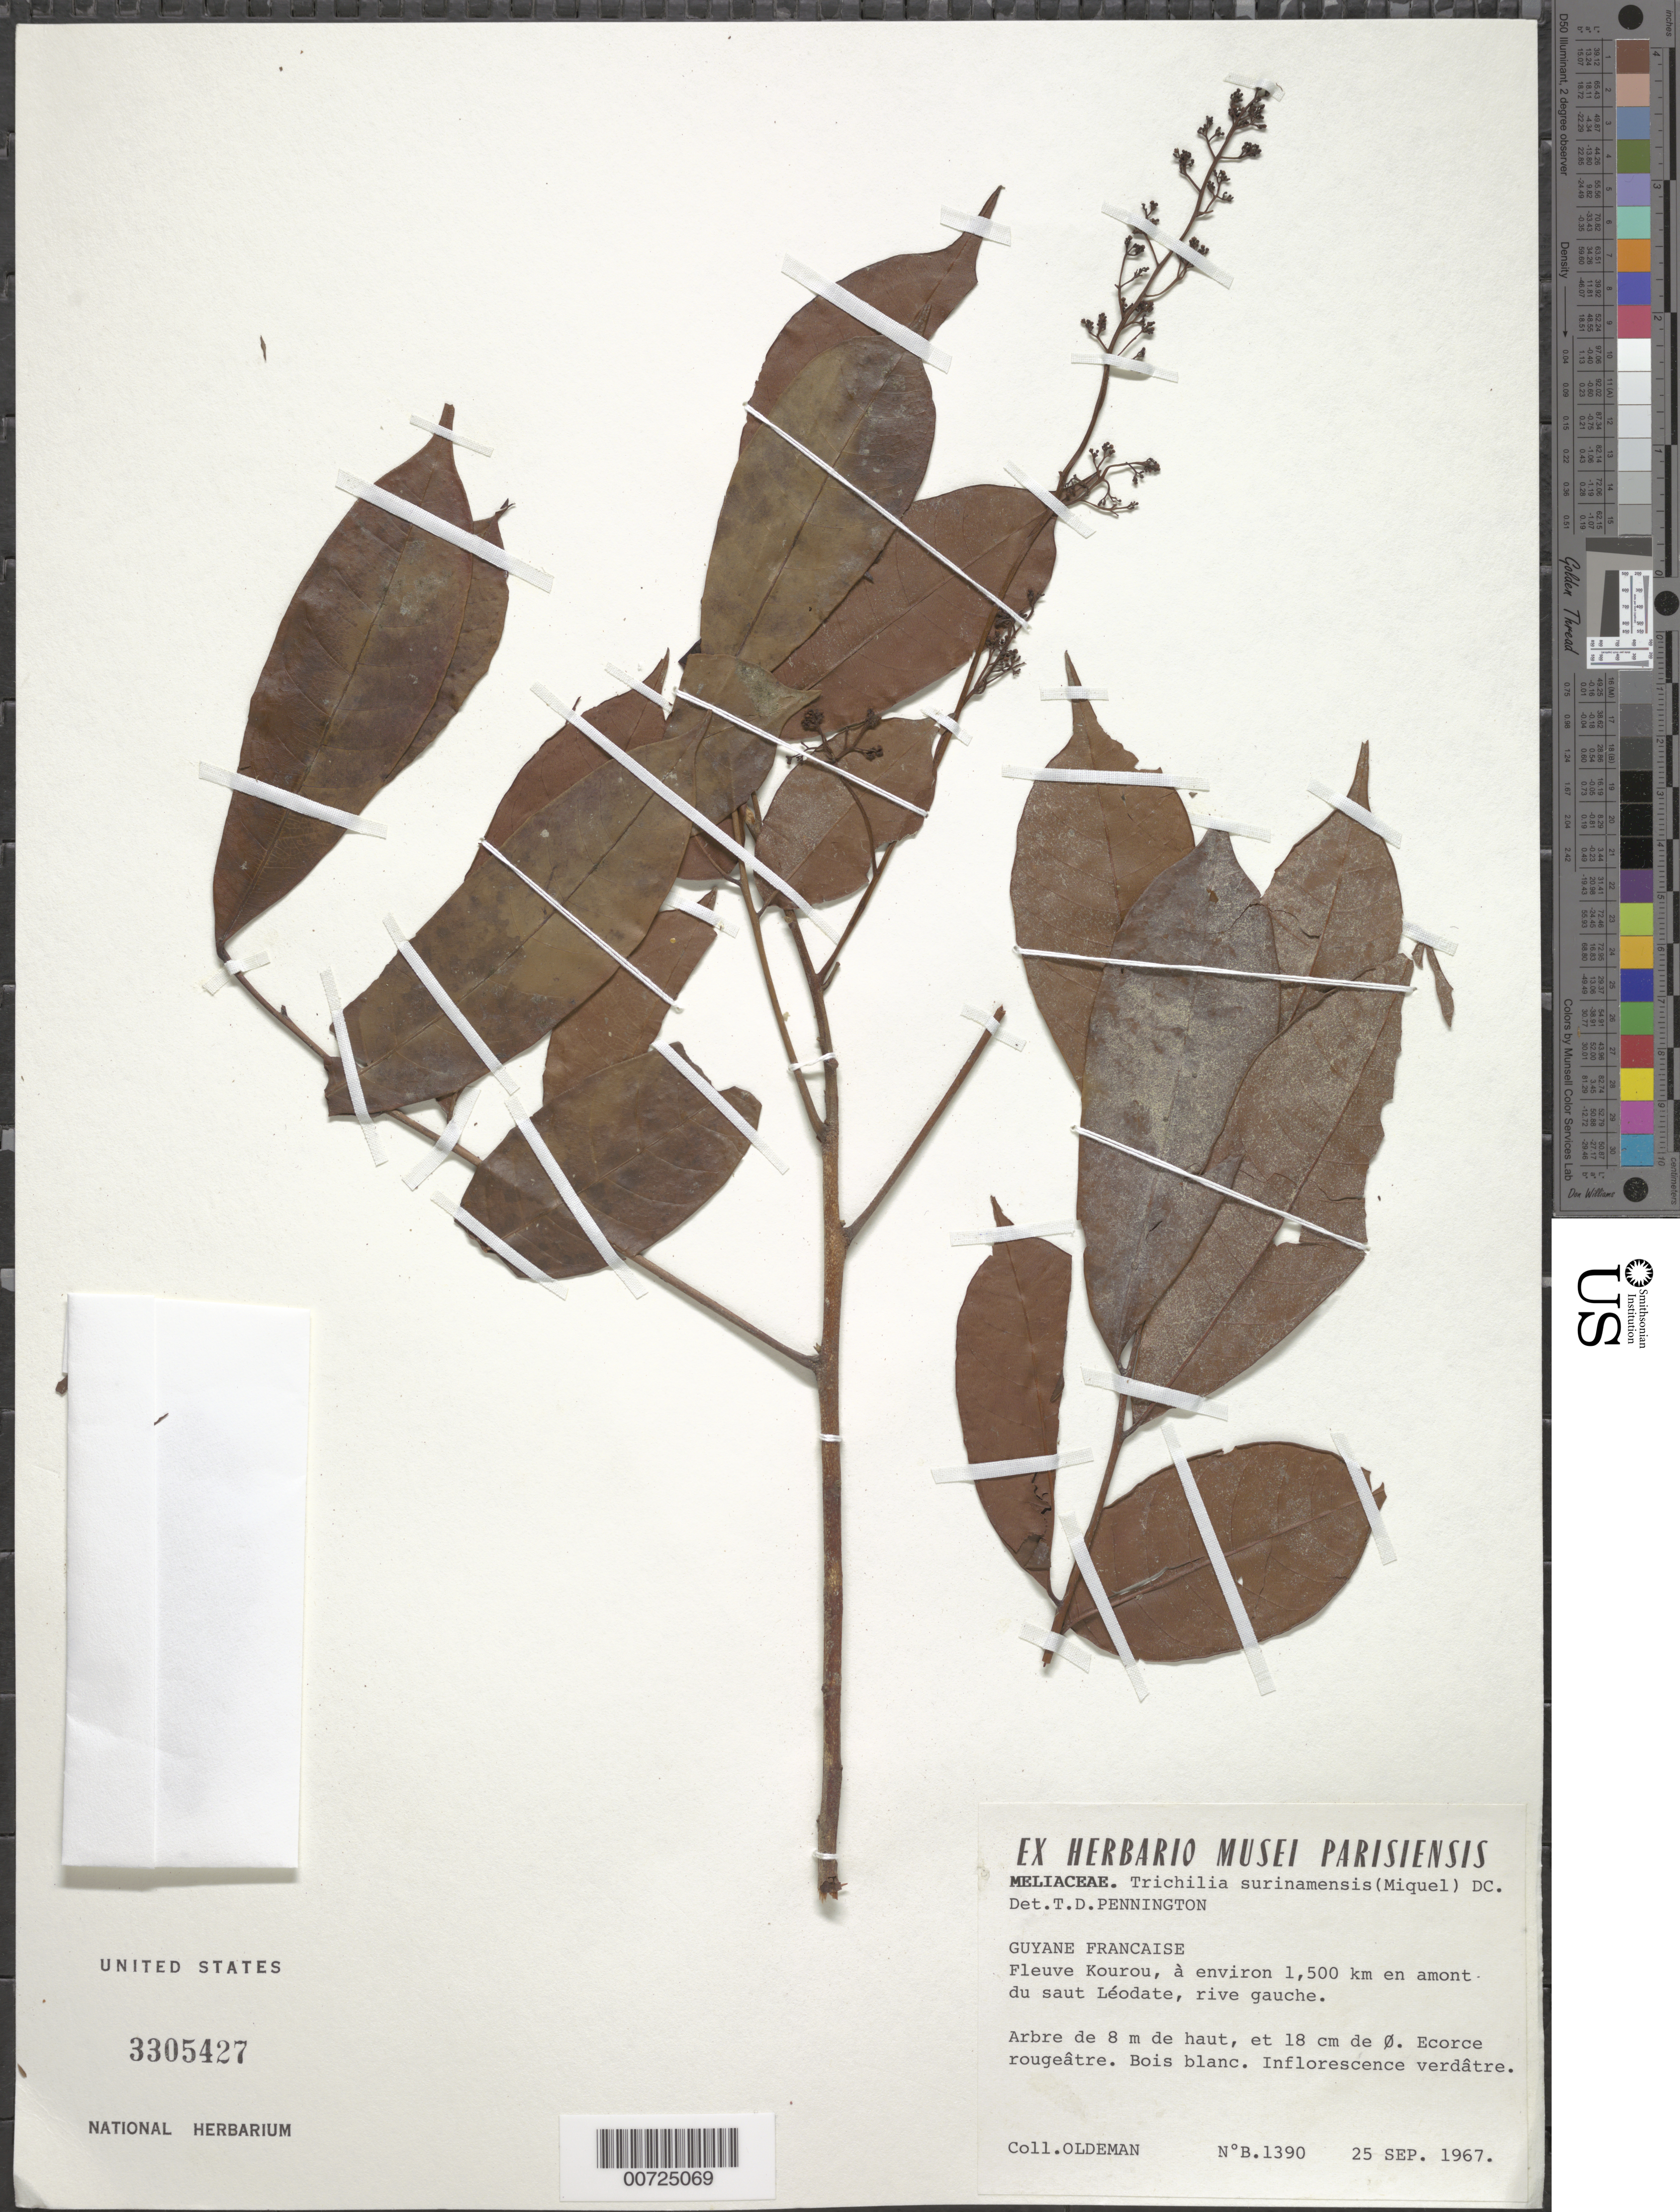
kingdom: Plantae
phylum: Tracheophyta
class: Magnoliopsida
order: Sapindales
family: Meliaceae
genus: Trichilia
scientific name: Trichilia surinamensis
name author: (Miq.) C. DC.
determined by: Pennington, T. D., (K)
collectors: R. Oldeman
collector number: B 1390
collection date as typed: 25-Sep-67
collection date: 1967-09-25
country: French Guiana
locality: Fleuve Kourou, à env. 1500 km en amont du saut Léodate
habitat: Riverbank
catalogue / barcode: US 3305427